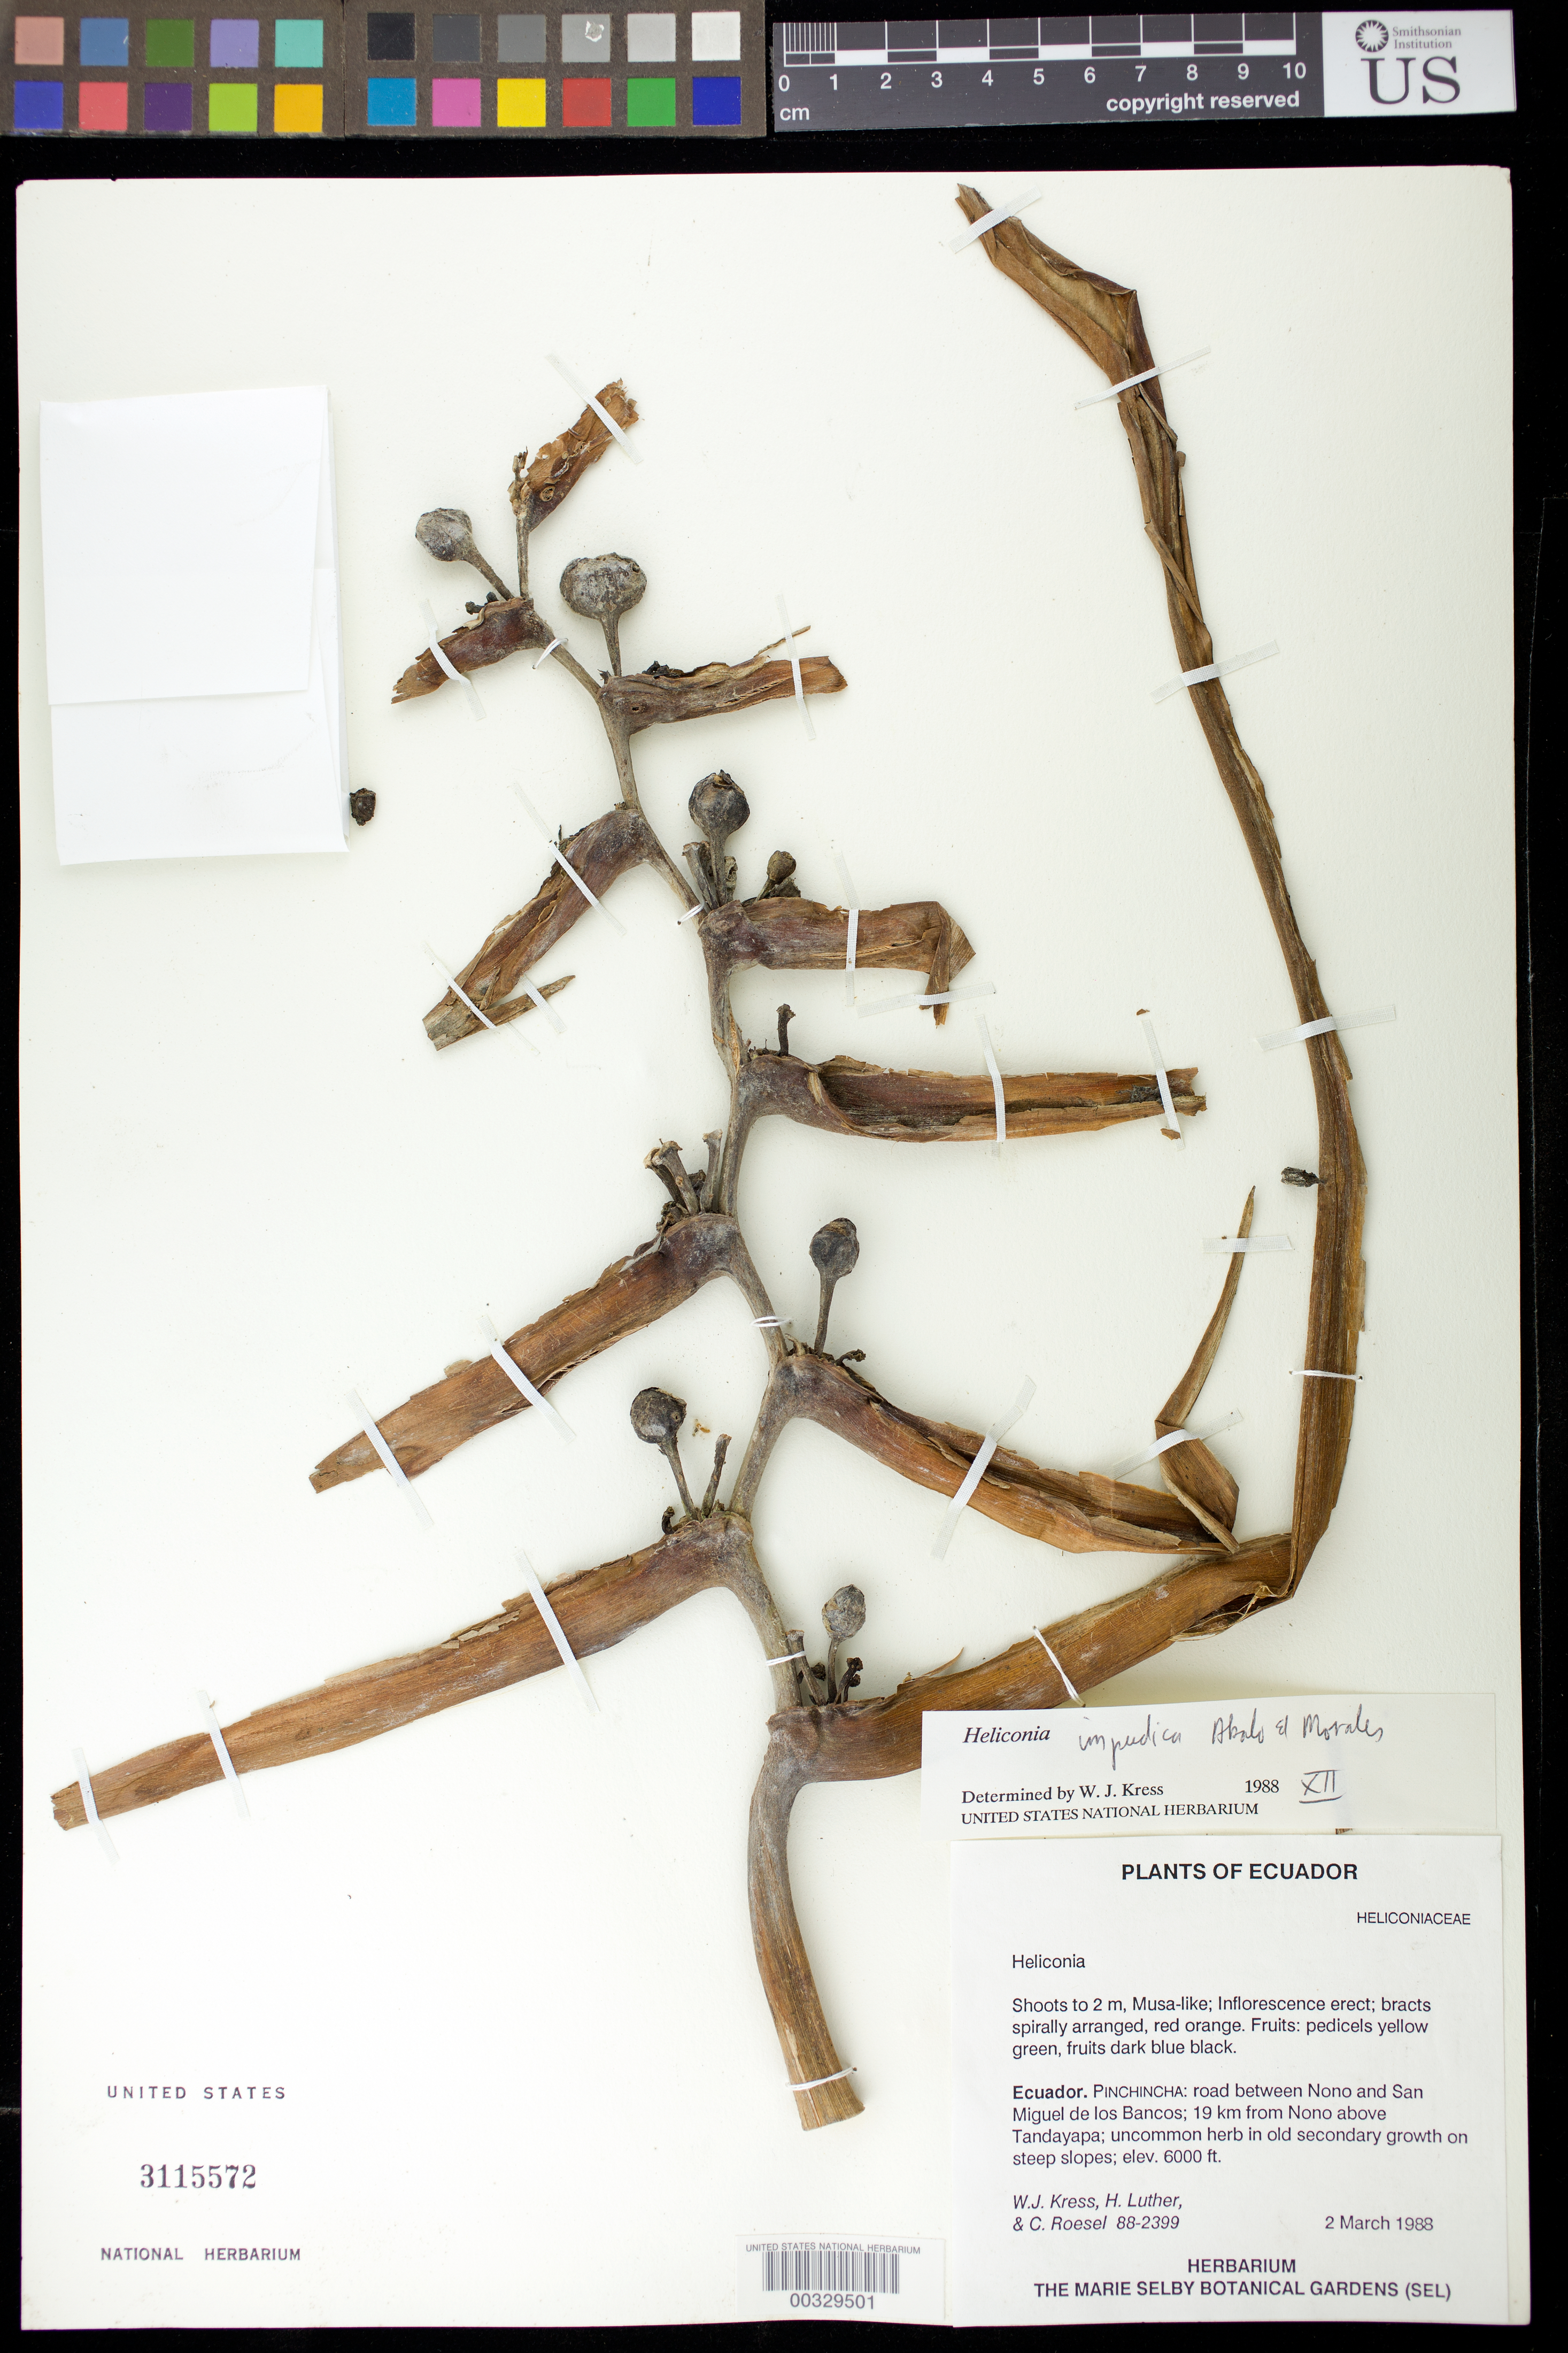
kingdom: Plantae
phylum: Tracheophyta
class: Liliopsida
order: Zingiberales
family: Heliconiaceae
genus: Heliconia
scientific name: Heliconia impudica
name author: Abalo & Morales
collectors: W. J. Kress, Harry E. Luther & C. S. Roesel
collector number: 88-2399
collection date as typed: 02 Mar 1988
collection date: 1988-03-02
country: Ecuador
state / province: Pichincha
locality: Road between nono and Sal Miguel de los Bancos, 19 km from nono above tandayapa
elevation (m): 1829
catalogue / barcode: US 3115572